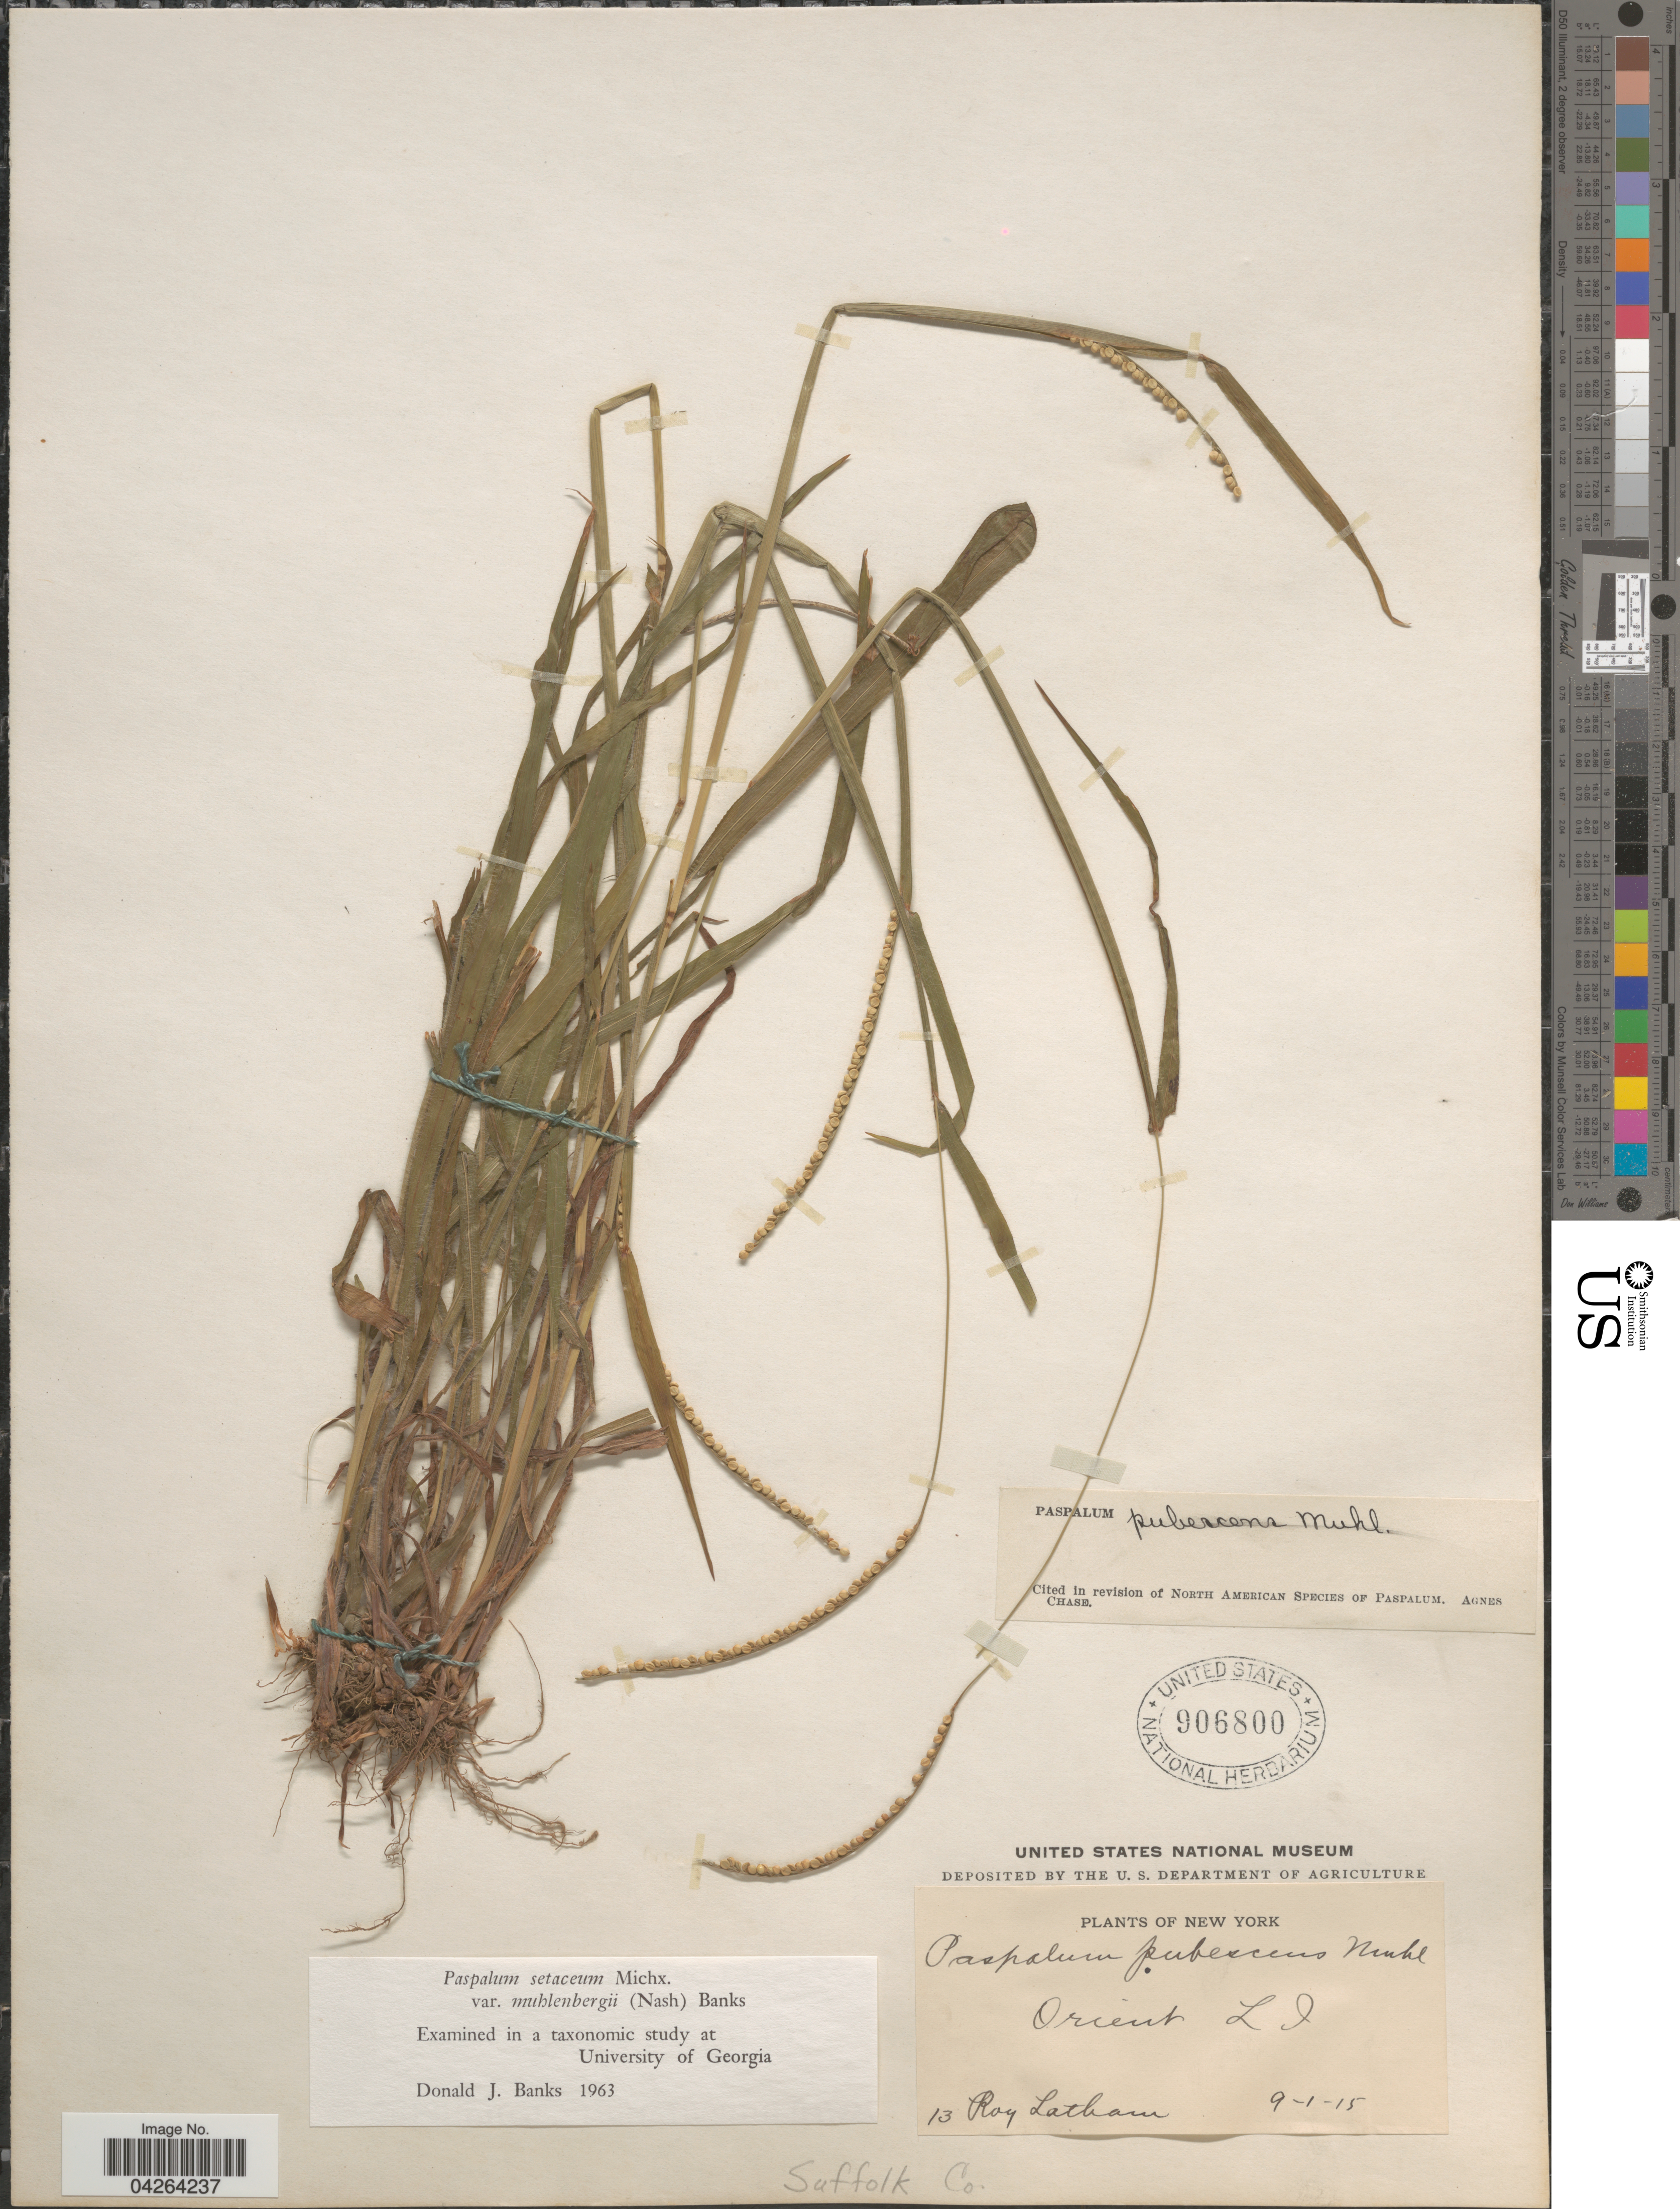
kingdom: Plantae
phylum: Tracheophyta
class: Liliopsida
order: Poales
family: Poaceae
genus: Paspalum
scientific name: Paspalum setaceum var. muhlenbergii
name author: (Nash) D.J. Banks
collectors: R. Latham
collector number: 13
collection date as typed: Transcribed d/m/y: 1/9/15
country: United States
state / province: New York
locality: Orient. L. I. Suffolk Co.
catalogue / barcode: US 906800